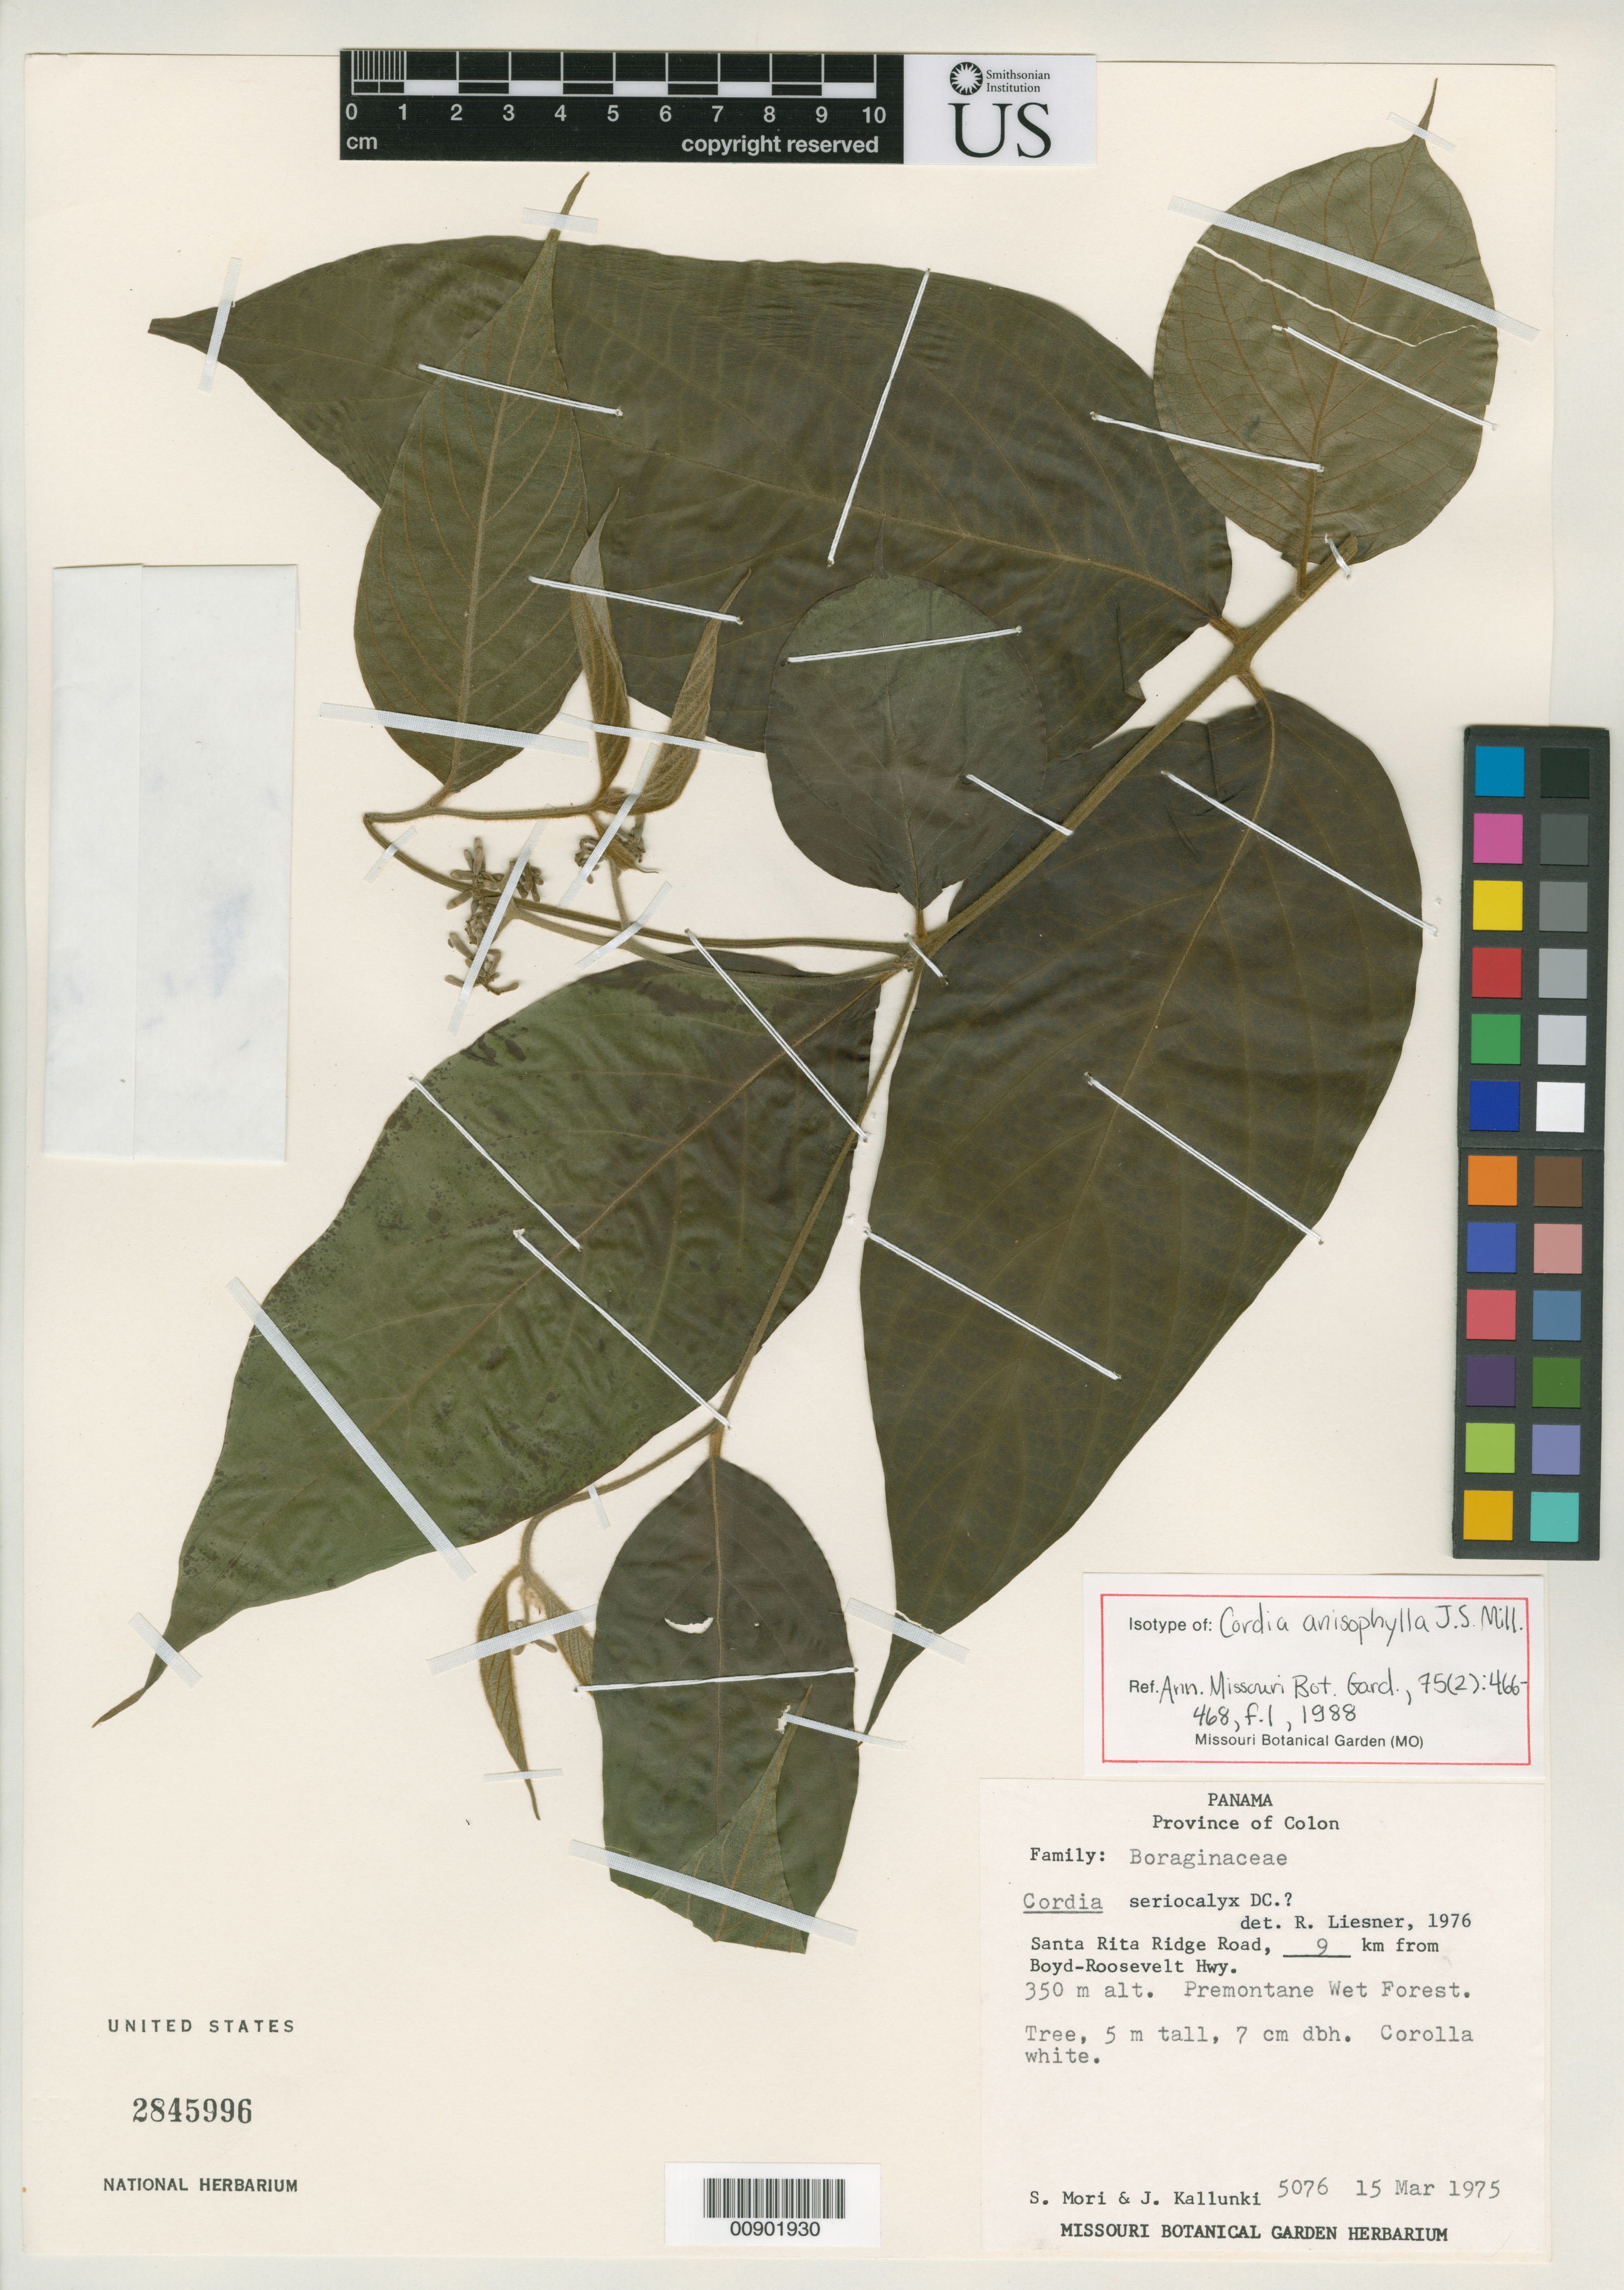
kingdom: Plantae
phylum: Tracheophyta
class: Magnoliopsida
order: Boraginales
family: Cordiaceae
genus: Cordia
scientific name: Cordia anisophylla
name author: J.S. Mill.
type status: Isotype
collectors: S. Mori & J. Kallunki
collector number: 5076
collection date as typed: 15 Mar 1975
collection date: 1975-03-15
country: Panama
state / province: Colón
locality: Santa Rita Ridge Road, 9 km from Boyd-Roosevelt Hwy.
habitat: Premontane wet forest.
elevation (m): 350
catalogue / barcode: US 2845996